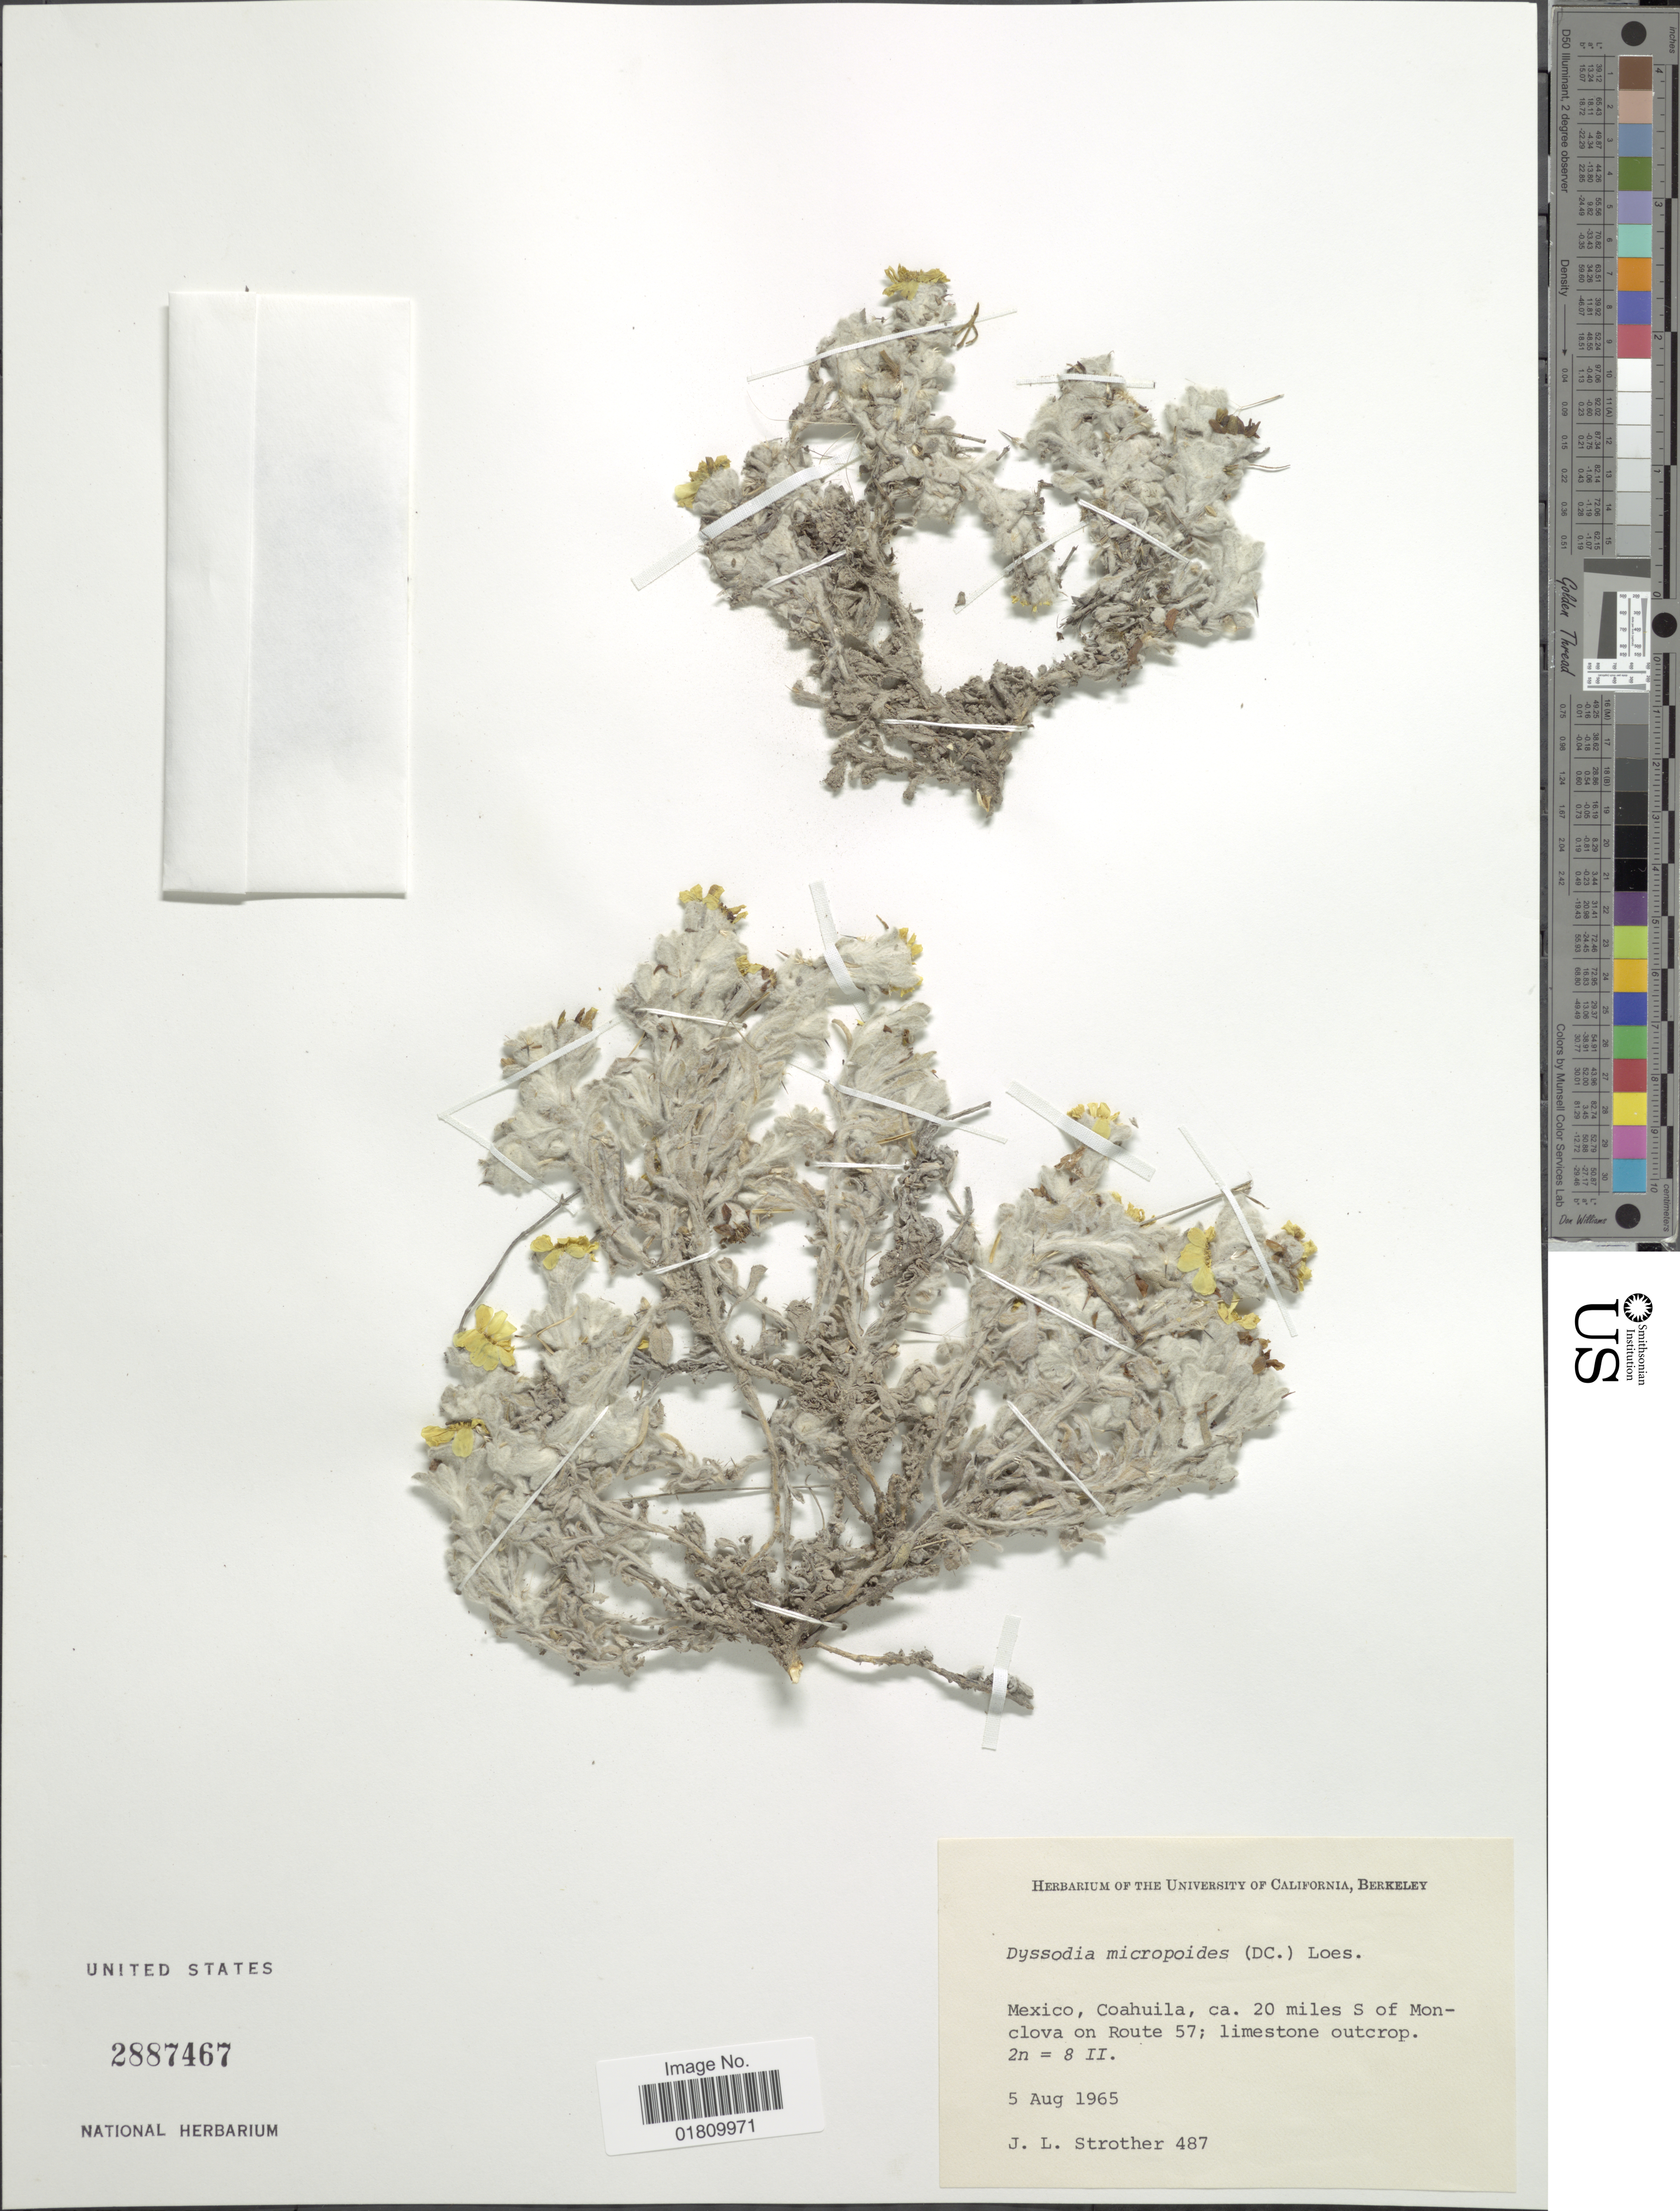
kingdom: Plantae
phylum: Tracheophyta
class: Magnoliopsida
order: Asterales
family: Asteraceae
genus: Thymophylla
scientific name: Thymophylla micropoides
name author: (DC.) Strother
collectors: J. L. Strother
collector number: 487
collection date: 1965-08-05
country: Mexico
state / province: Coahuila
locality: Ca. 20 miles S of Monclova on Route 57; limestone crop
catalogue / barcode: US 2887467